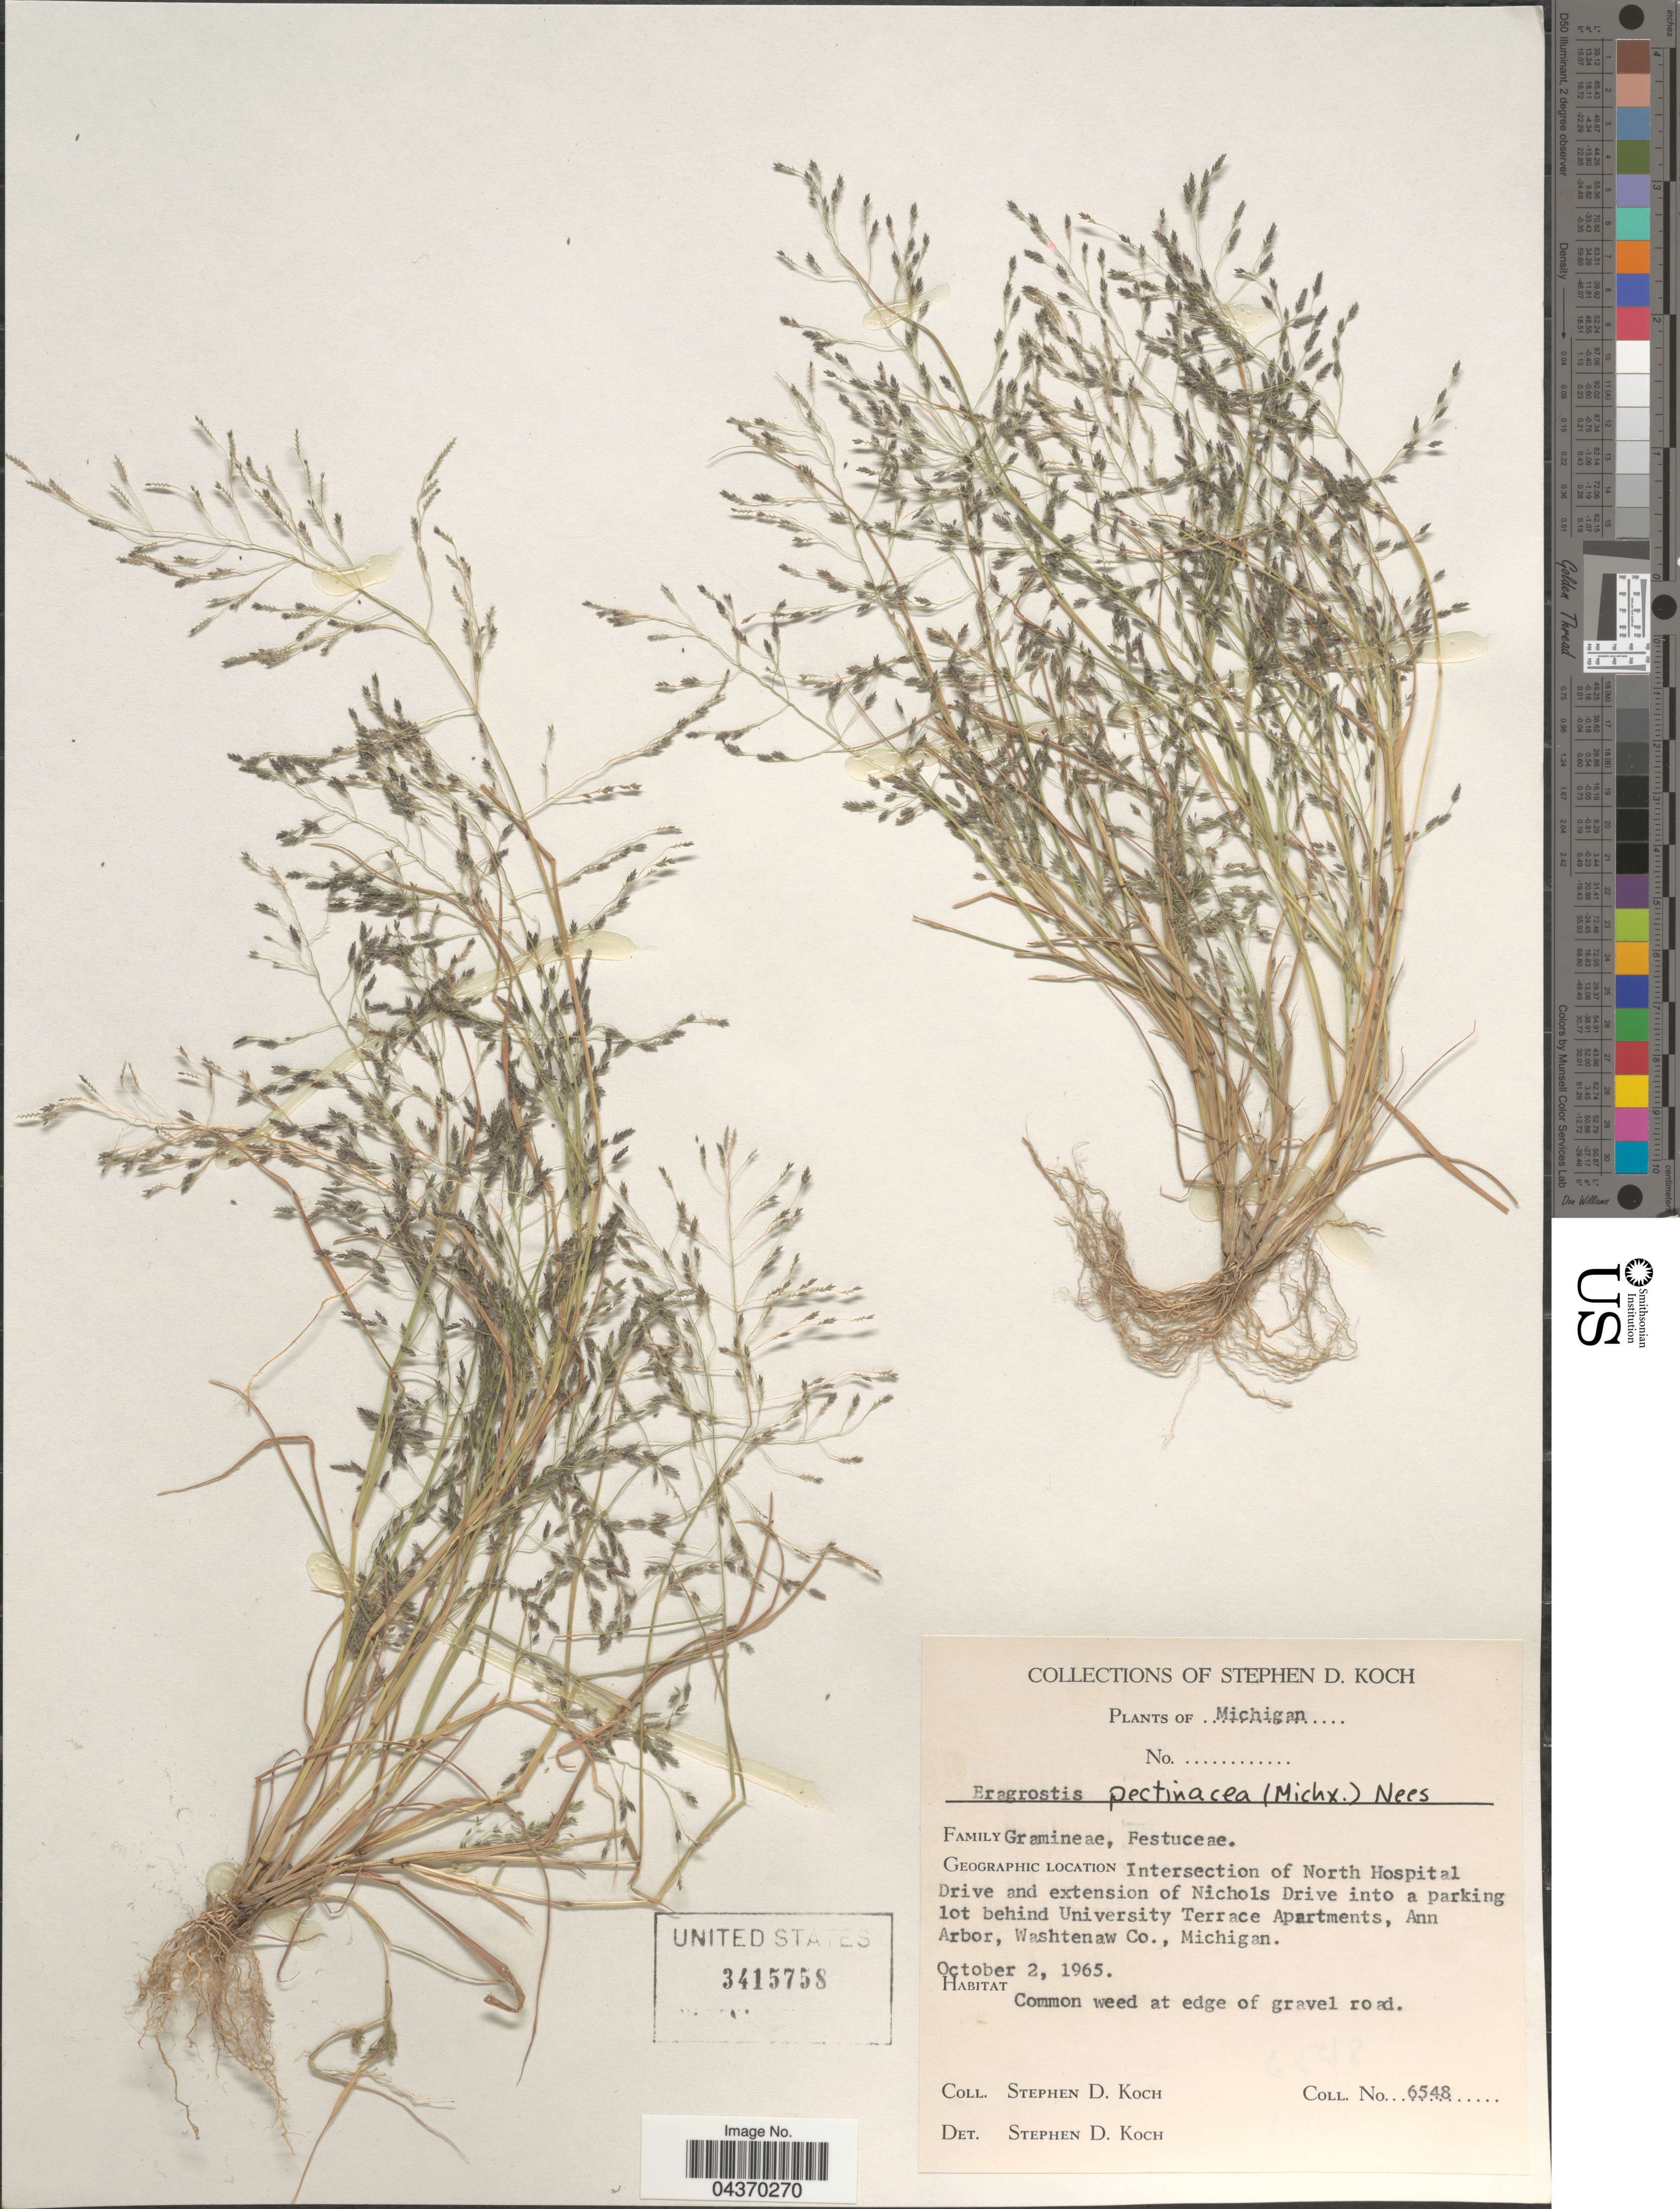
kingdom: Plantae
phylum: Tracheophyta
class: Liliopsida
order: Poales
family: Poaceae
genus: Eragrostis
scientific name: Eragrostis pectinacea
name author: (Michx.) Nees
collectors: S. D. Koch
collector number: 6548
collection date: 1965-10-02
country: United States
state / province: Michigan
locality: Intersection of North Hospital Drive and extension of Nichols Drive into a parking lot behind University Terrace Apartments, Ann Arbor, Washtenaw Co.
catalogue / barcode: US 3415758